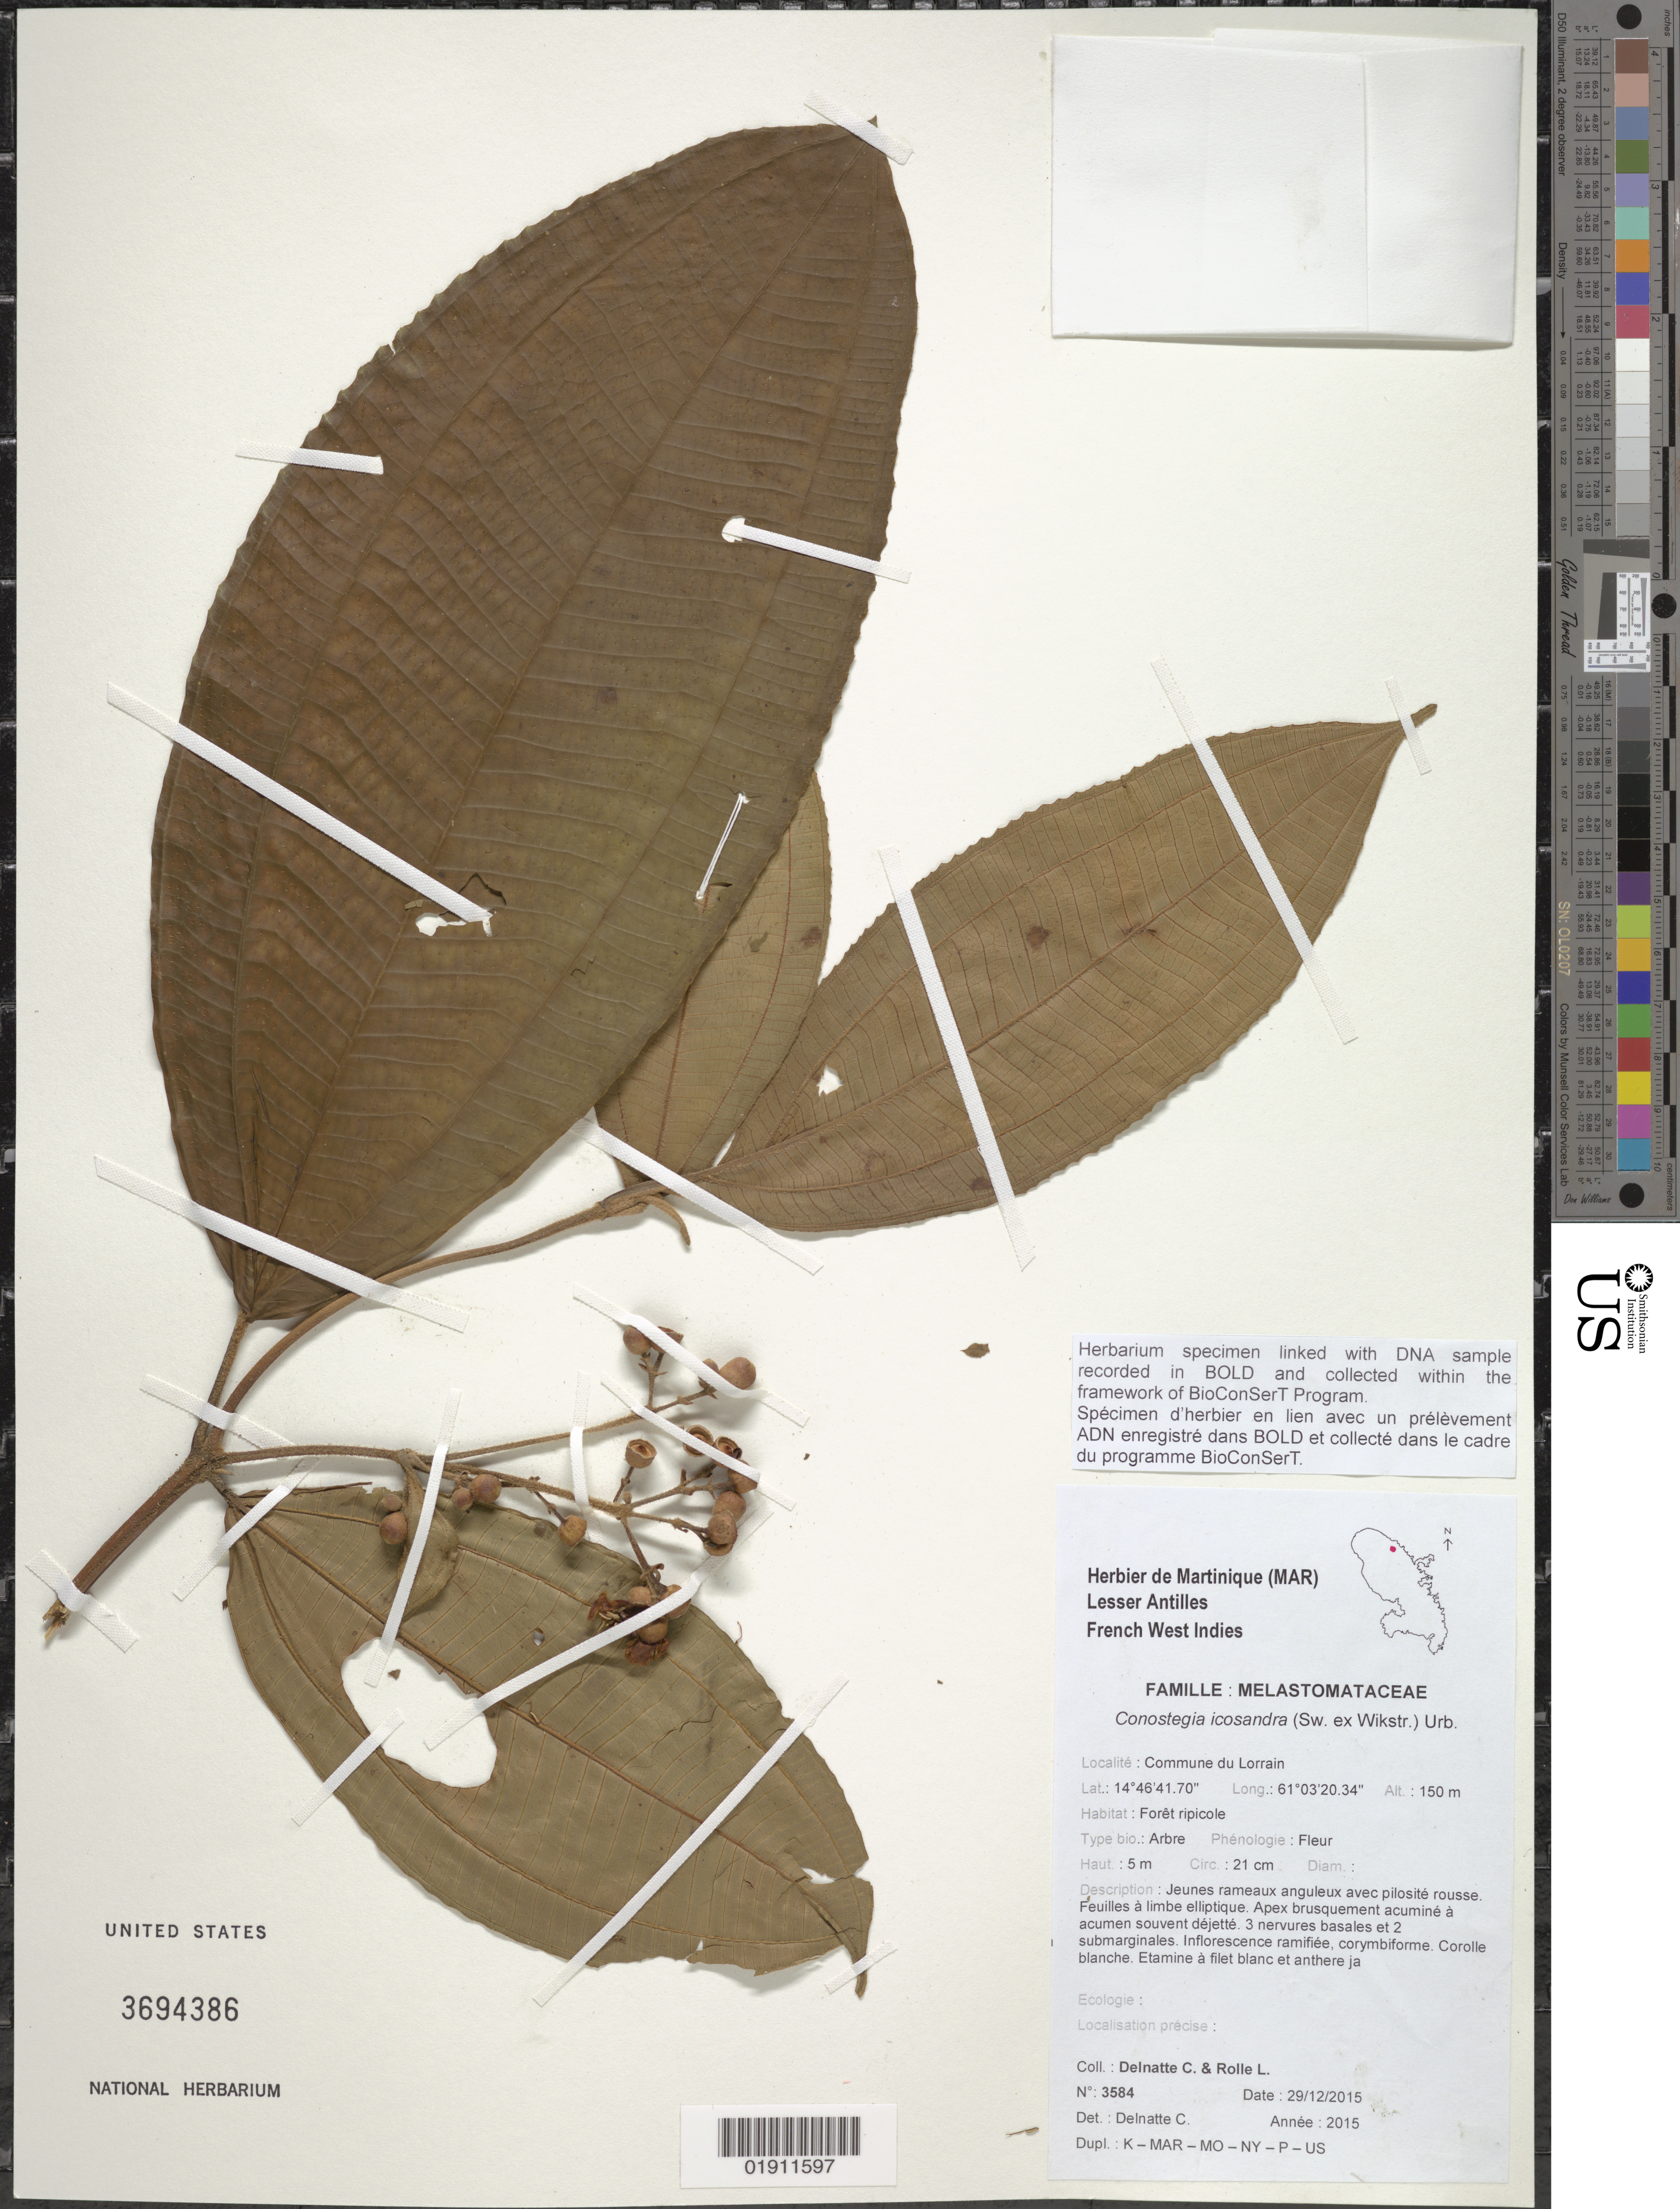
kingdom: Plantae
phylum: Tracheophyta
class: Magnoliopsida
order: Myrtales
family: Melastomataceae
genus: Conostegia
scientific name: Conostegia icosandra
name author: (Sw.) Urb.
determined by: Delnatte, C.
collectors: C. Delnatte & L. Rolle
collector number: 3584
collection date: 2015-12-29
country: Martinique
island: Martinique I.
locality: Commune du Lorrain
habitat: Forêt ripicole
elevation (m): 150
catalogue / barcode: US 3694386